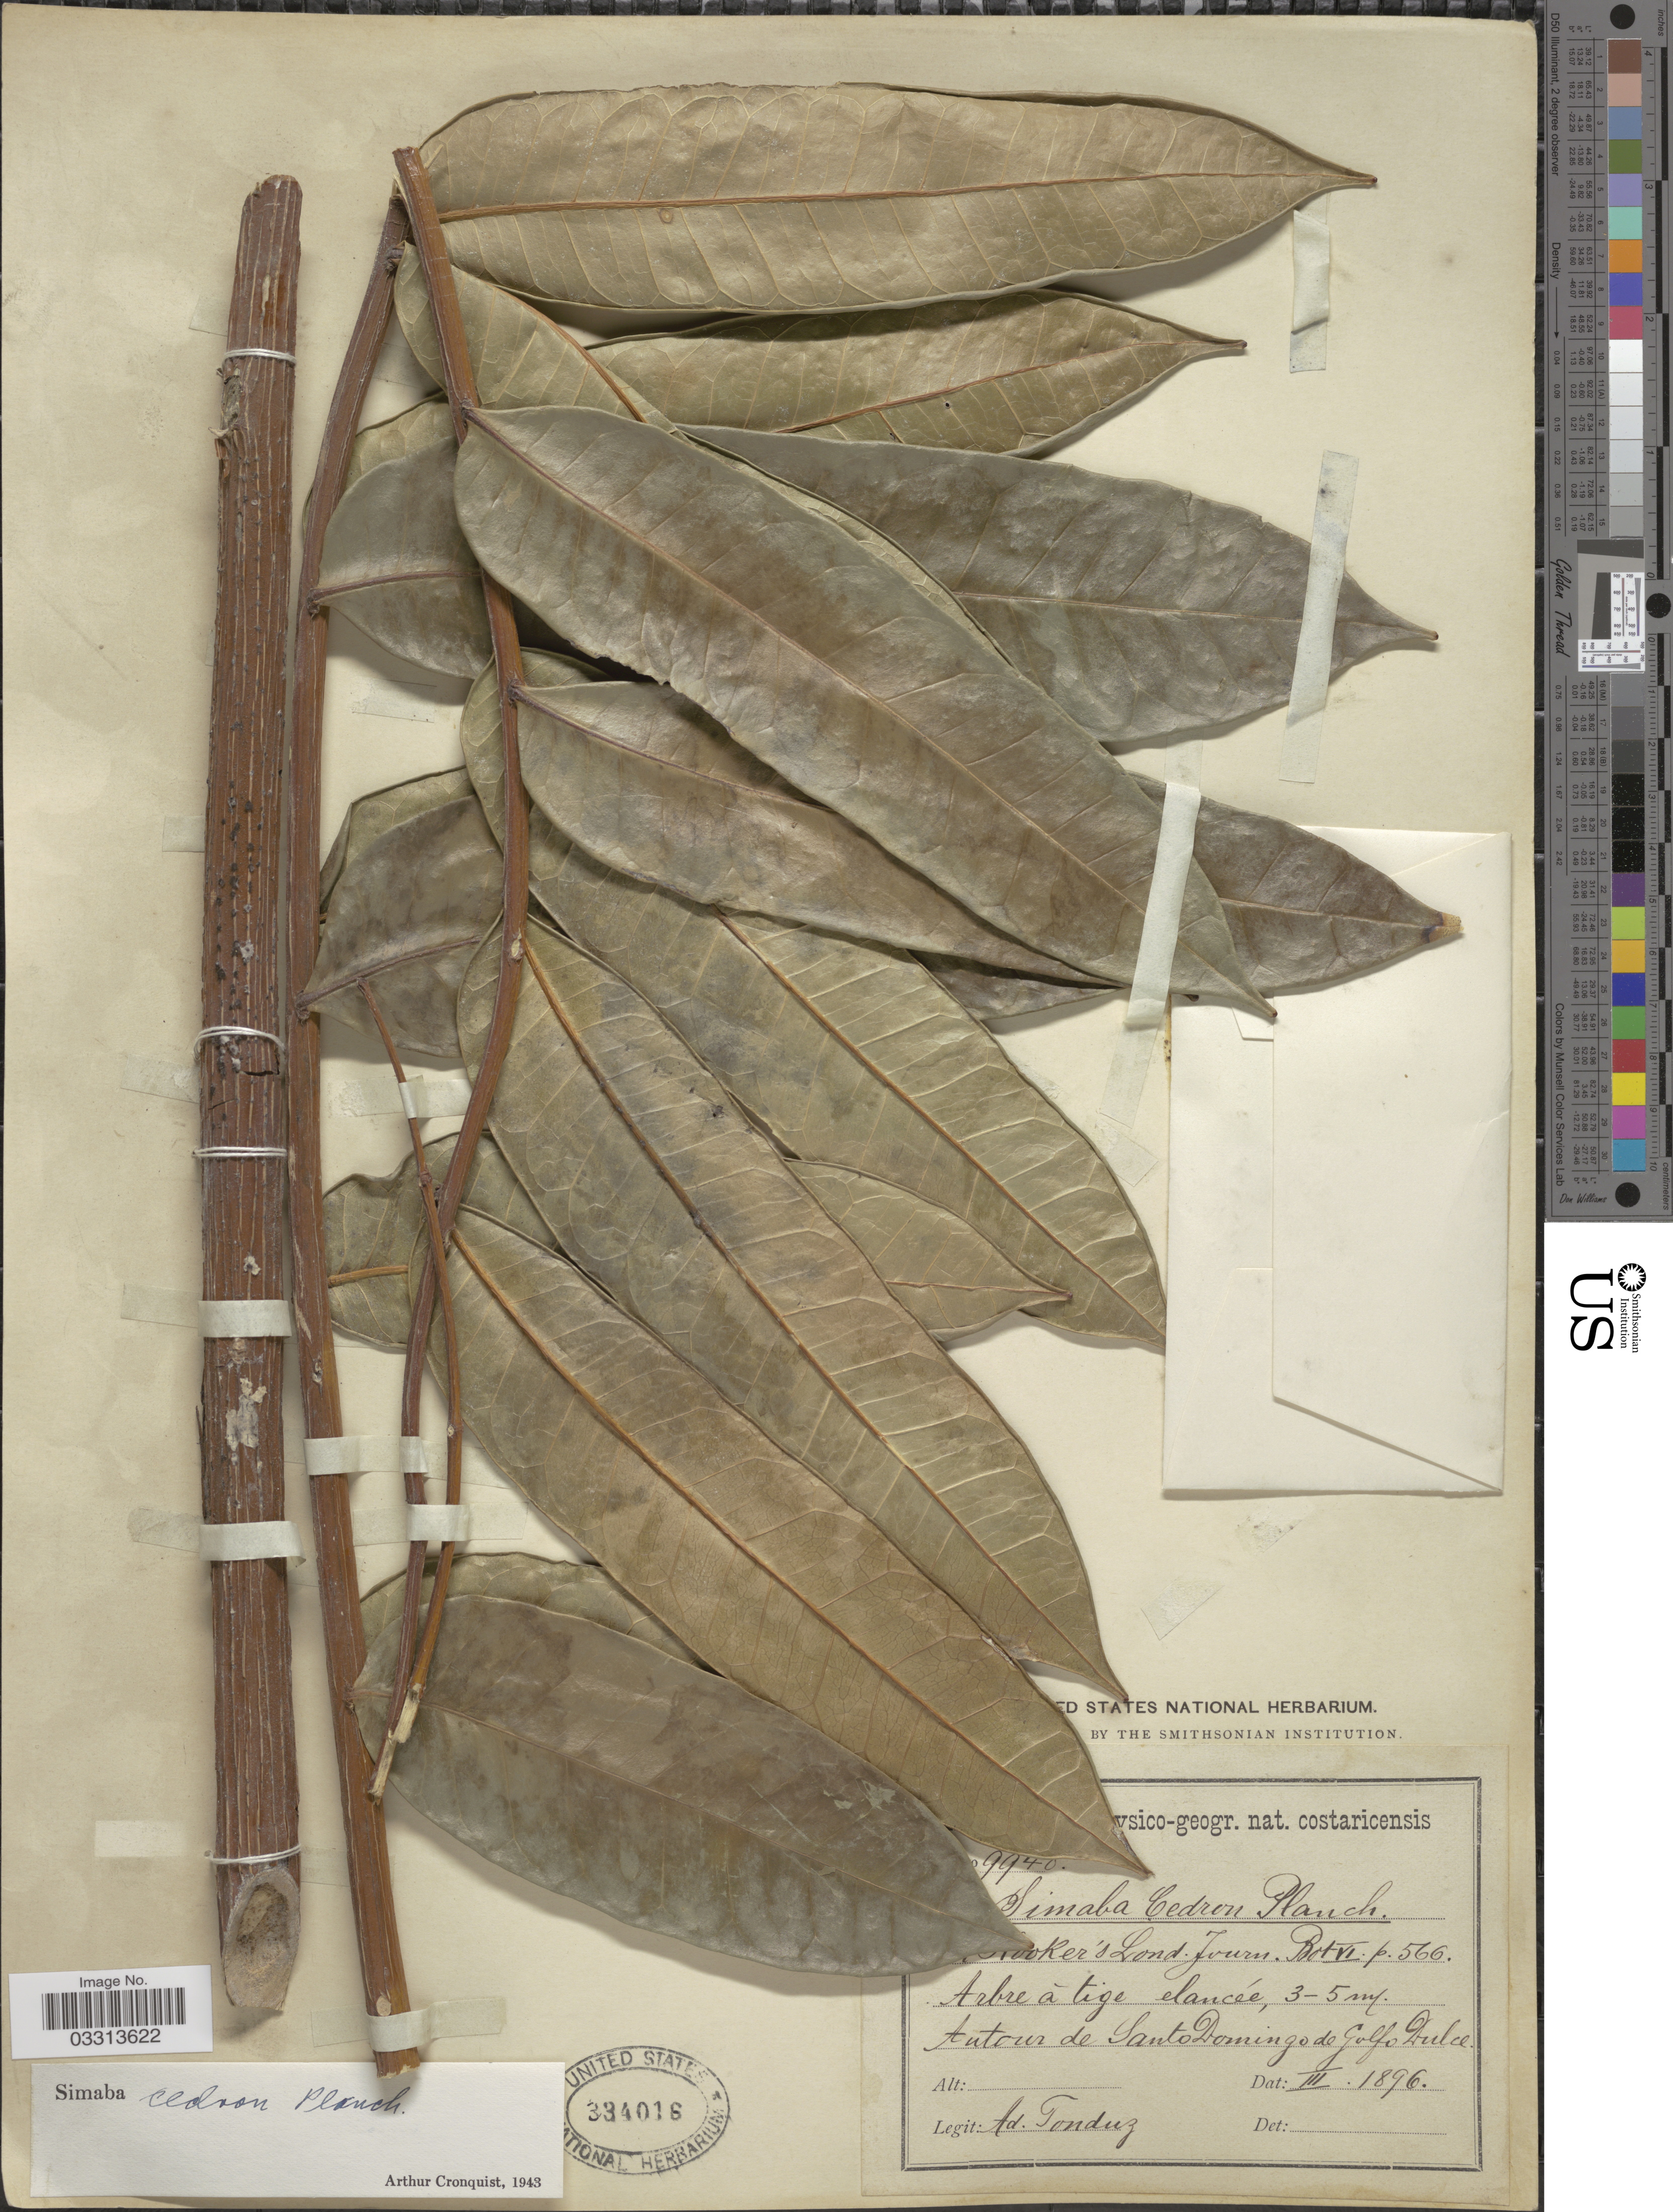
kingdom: Plantae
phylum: Tracheophyta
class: Magnoliopsida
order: Sapindales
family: Simaroubaceae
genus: Homalolepis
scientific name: Homalolepis cedron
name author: (Planch.) Devecchi & Pirani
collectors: A. Tonduz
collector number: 9940*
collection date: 1896-03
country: Costa Rica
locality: Autour de Santo Domingo de Golfo Dulce.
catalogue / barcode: US 334016